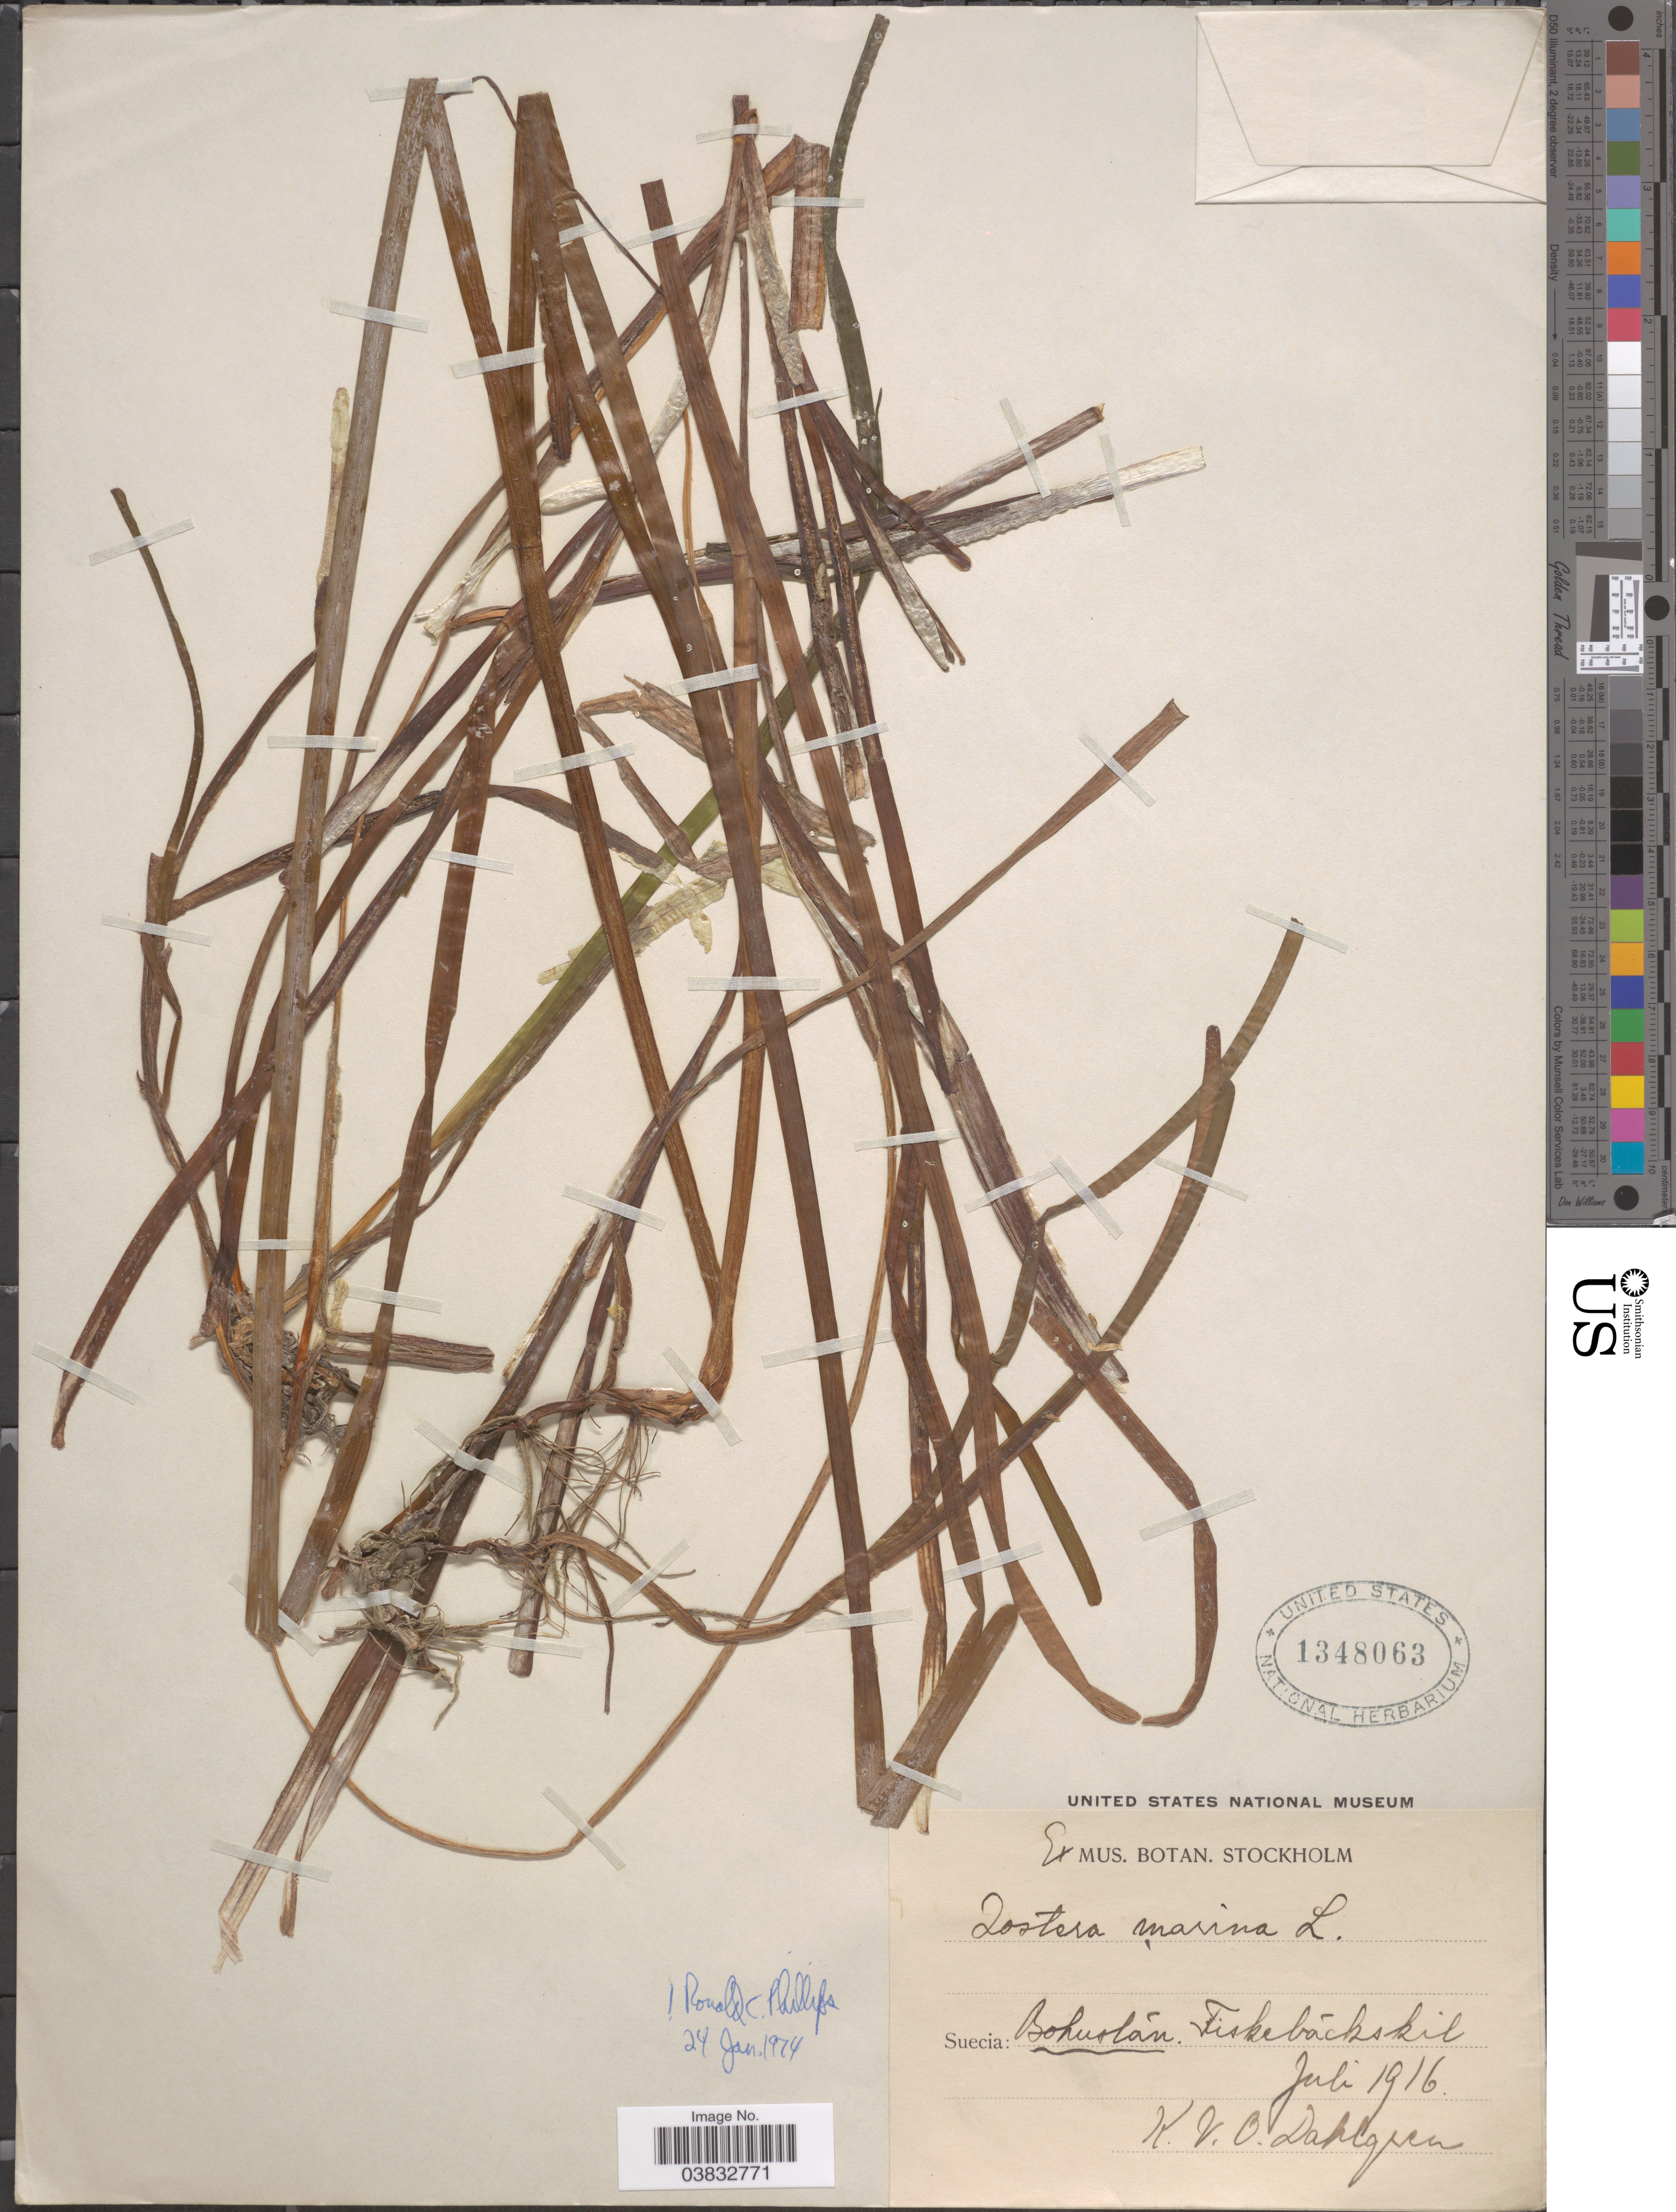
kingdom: Plantae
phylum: Tracheophyta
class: Liliopsida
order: Alismatales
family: Zosteraceae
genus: Zostera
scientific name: Zostera marina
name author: L.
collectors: K. Dahlgren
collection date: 1916-07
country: Sweden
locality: Suecia: Bohuslan. Fiskebackskil.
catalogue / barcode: US 1348063